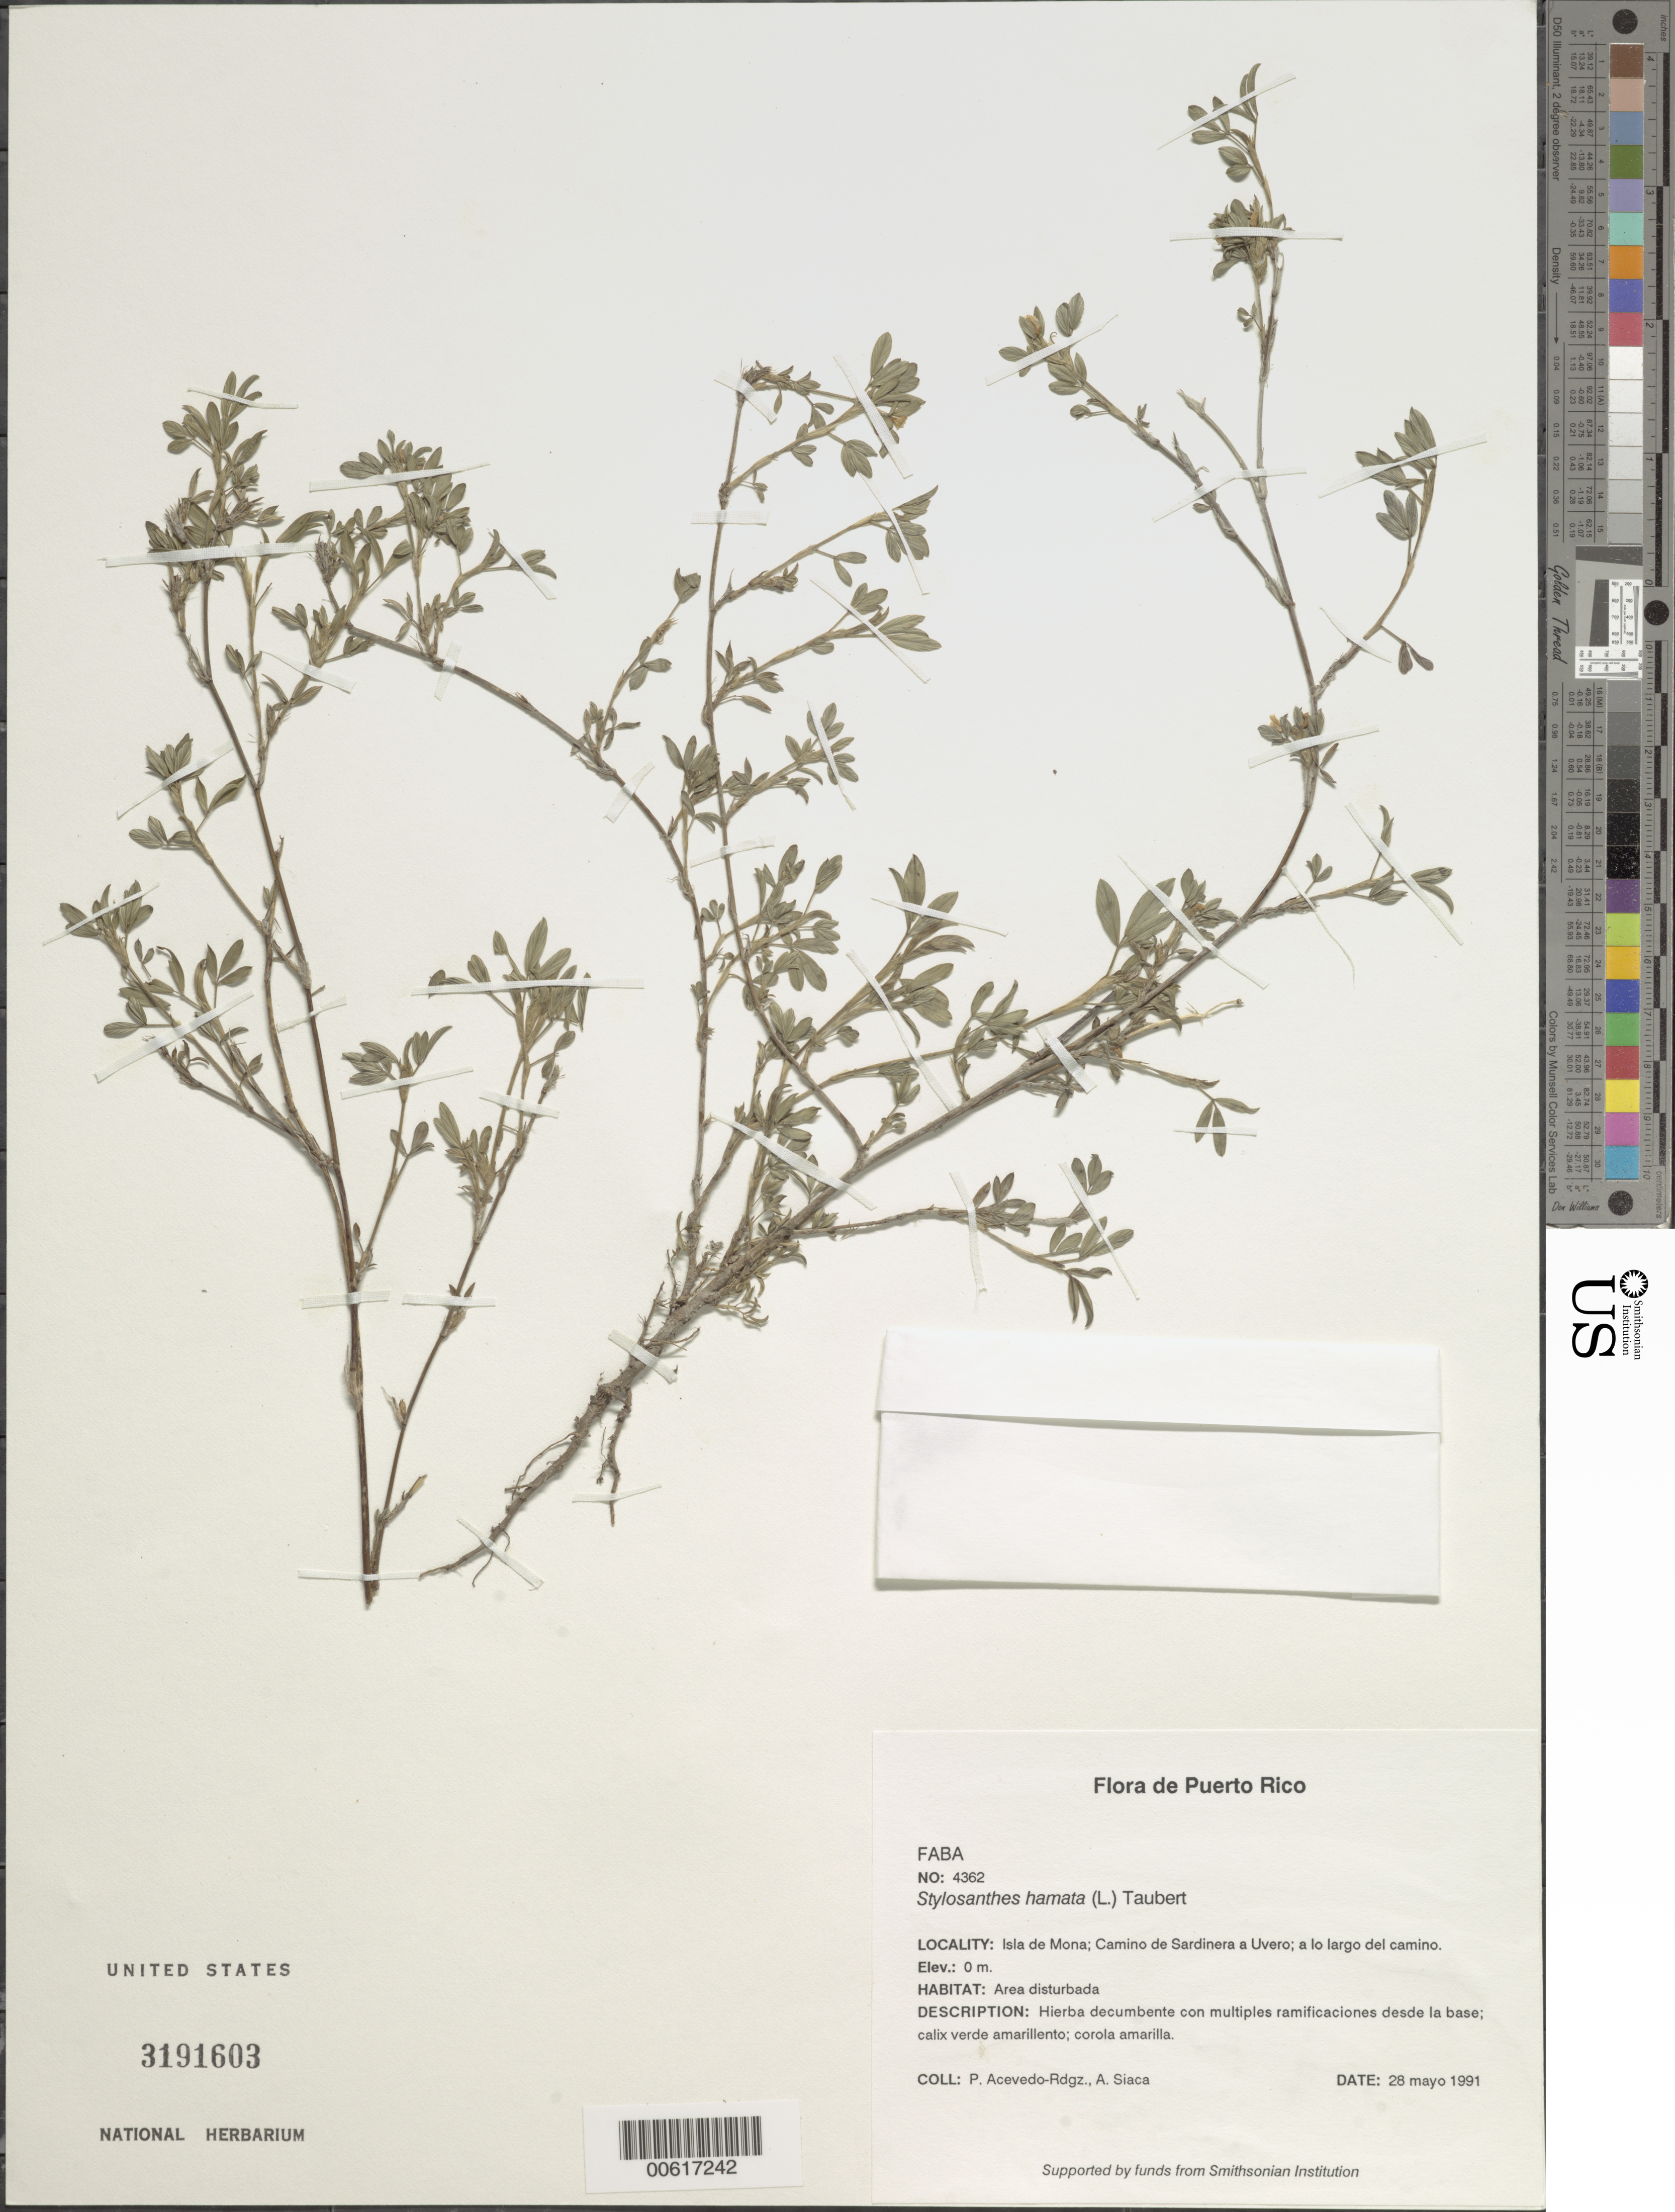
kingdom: Plantae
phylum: Tracheophyta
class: Magnoliopsida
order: Fabales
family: Fabaceae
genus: Stylosanthes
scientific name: Stylosanthes hamata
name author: (L.) Taub.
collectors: P. Acevedo-Rodr. & A. Siaca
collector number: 4362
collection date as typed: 28 May 1991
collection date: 1991-05-28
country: Puerto Rico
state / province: Mayaguëz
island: Mona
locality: Isla de Mona; Camino de Sardinera a Uvero; a lo largo del camino.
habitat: Area disturbada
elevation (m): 0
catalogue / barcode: US 3191603